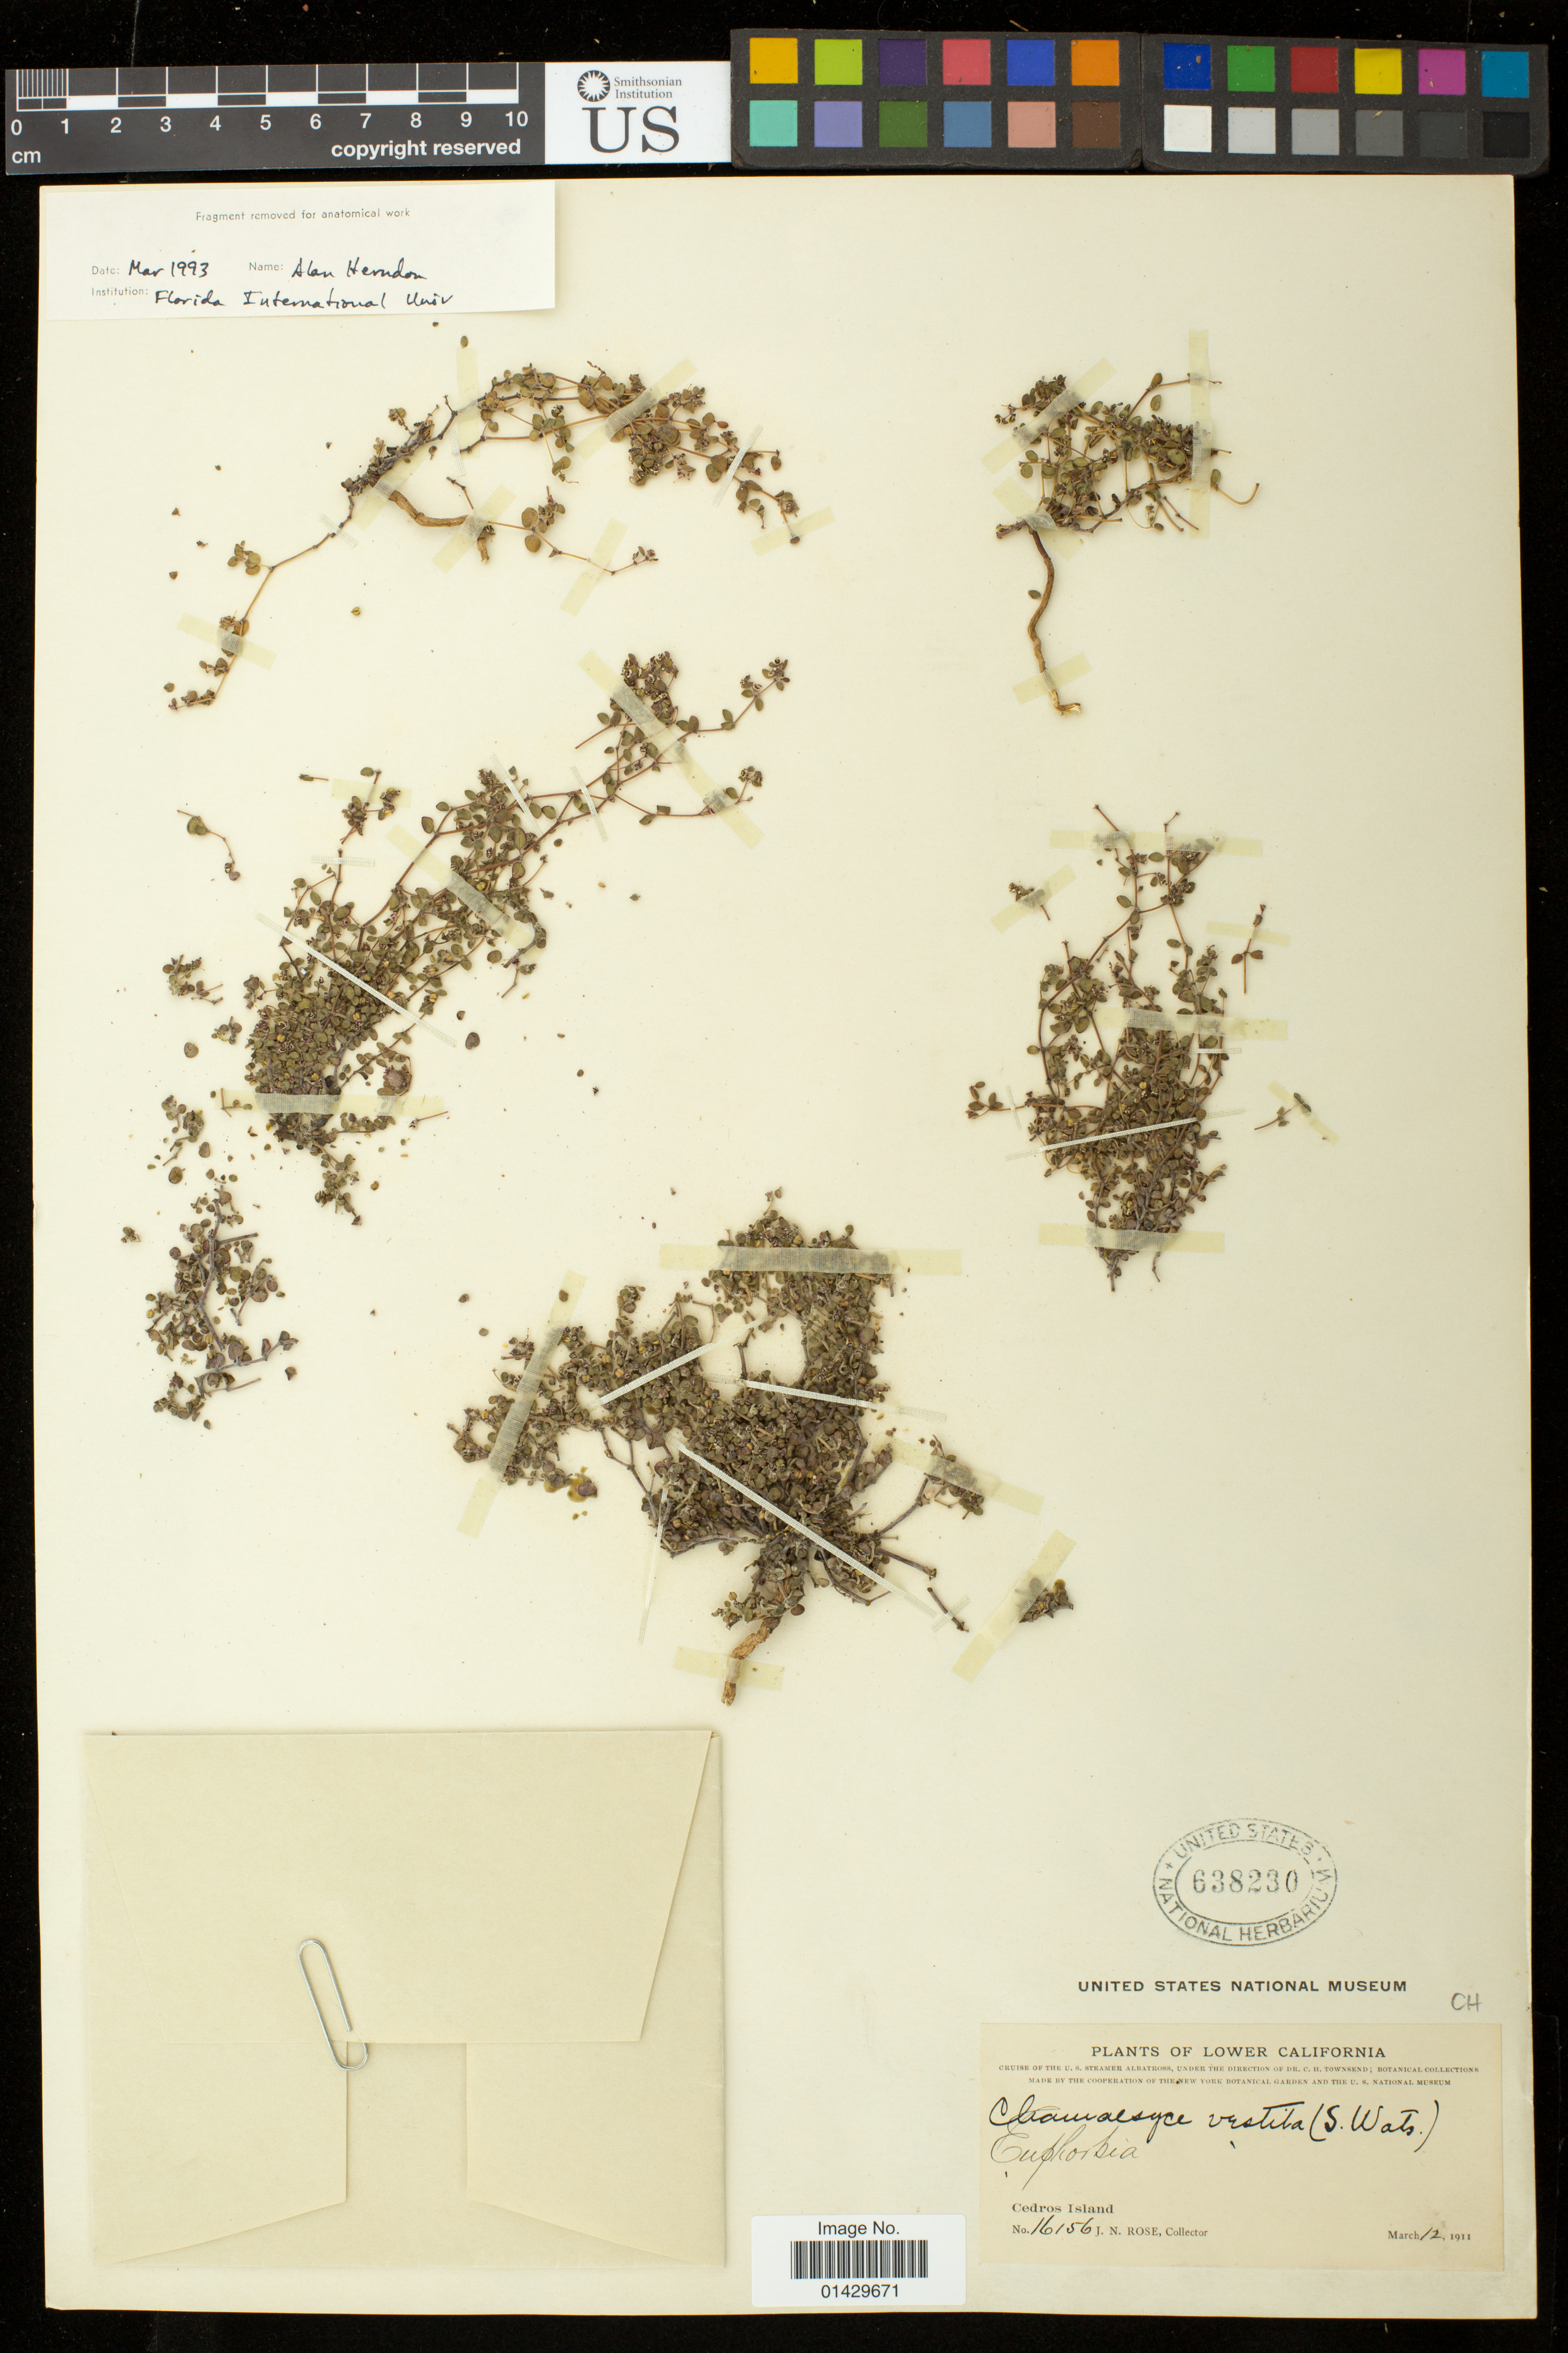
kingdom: Plantae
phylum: Tracheophyta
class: Magnoliopsida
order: Malpighiales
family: Euphorbiaceae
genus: Euphorbia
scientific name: Euphorbia vestita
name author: Boiss.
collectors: J. N. Rose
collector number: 16156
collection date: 1911-03-12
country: Mexico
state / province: Baja California Norte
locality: Cedros Island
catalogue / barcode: US 638230